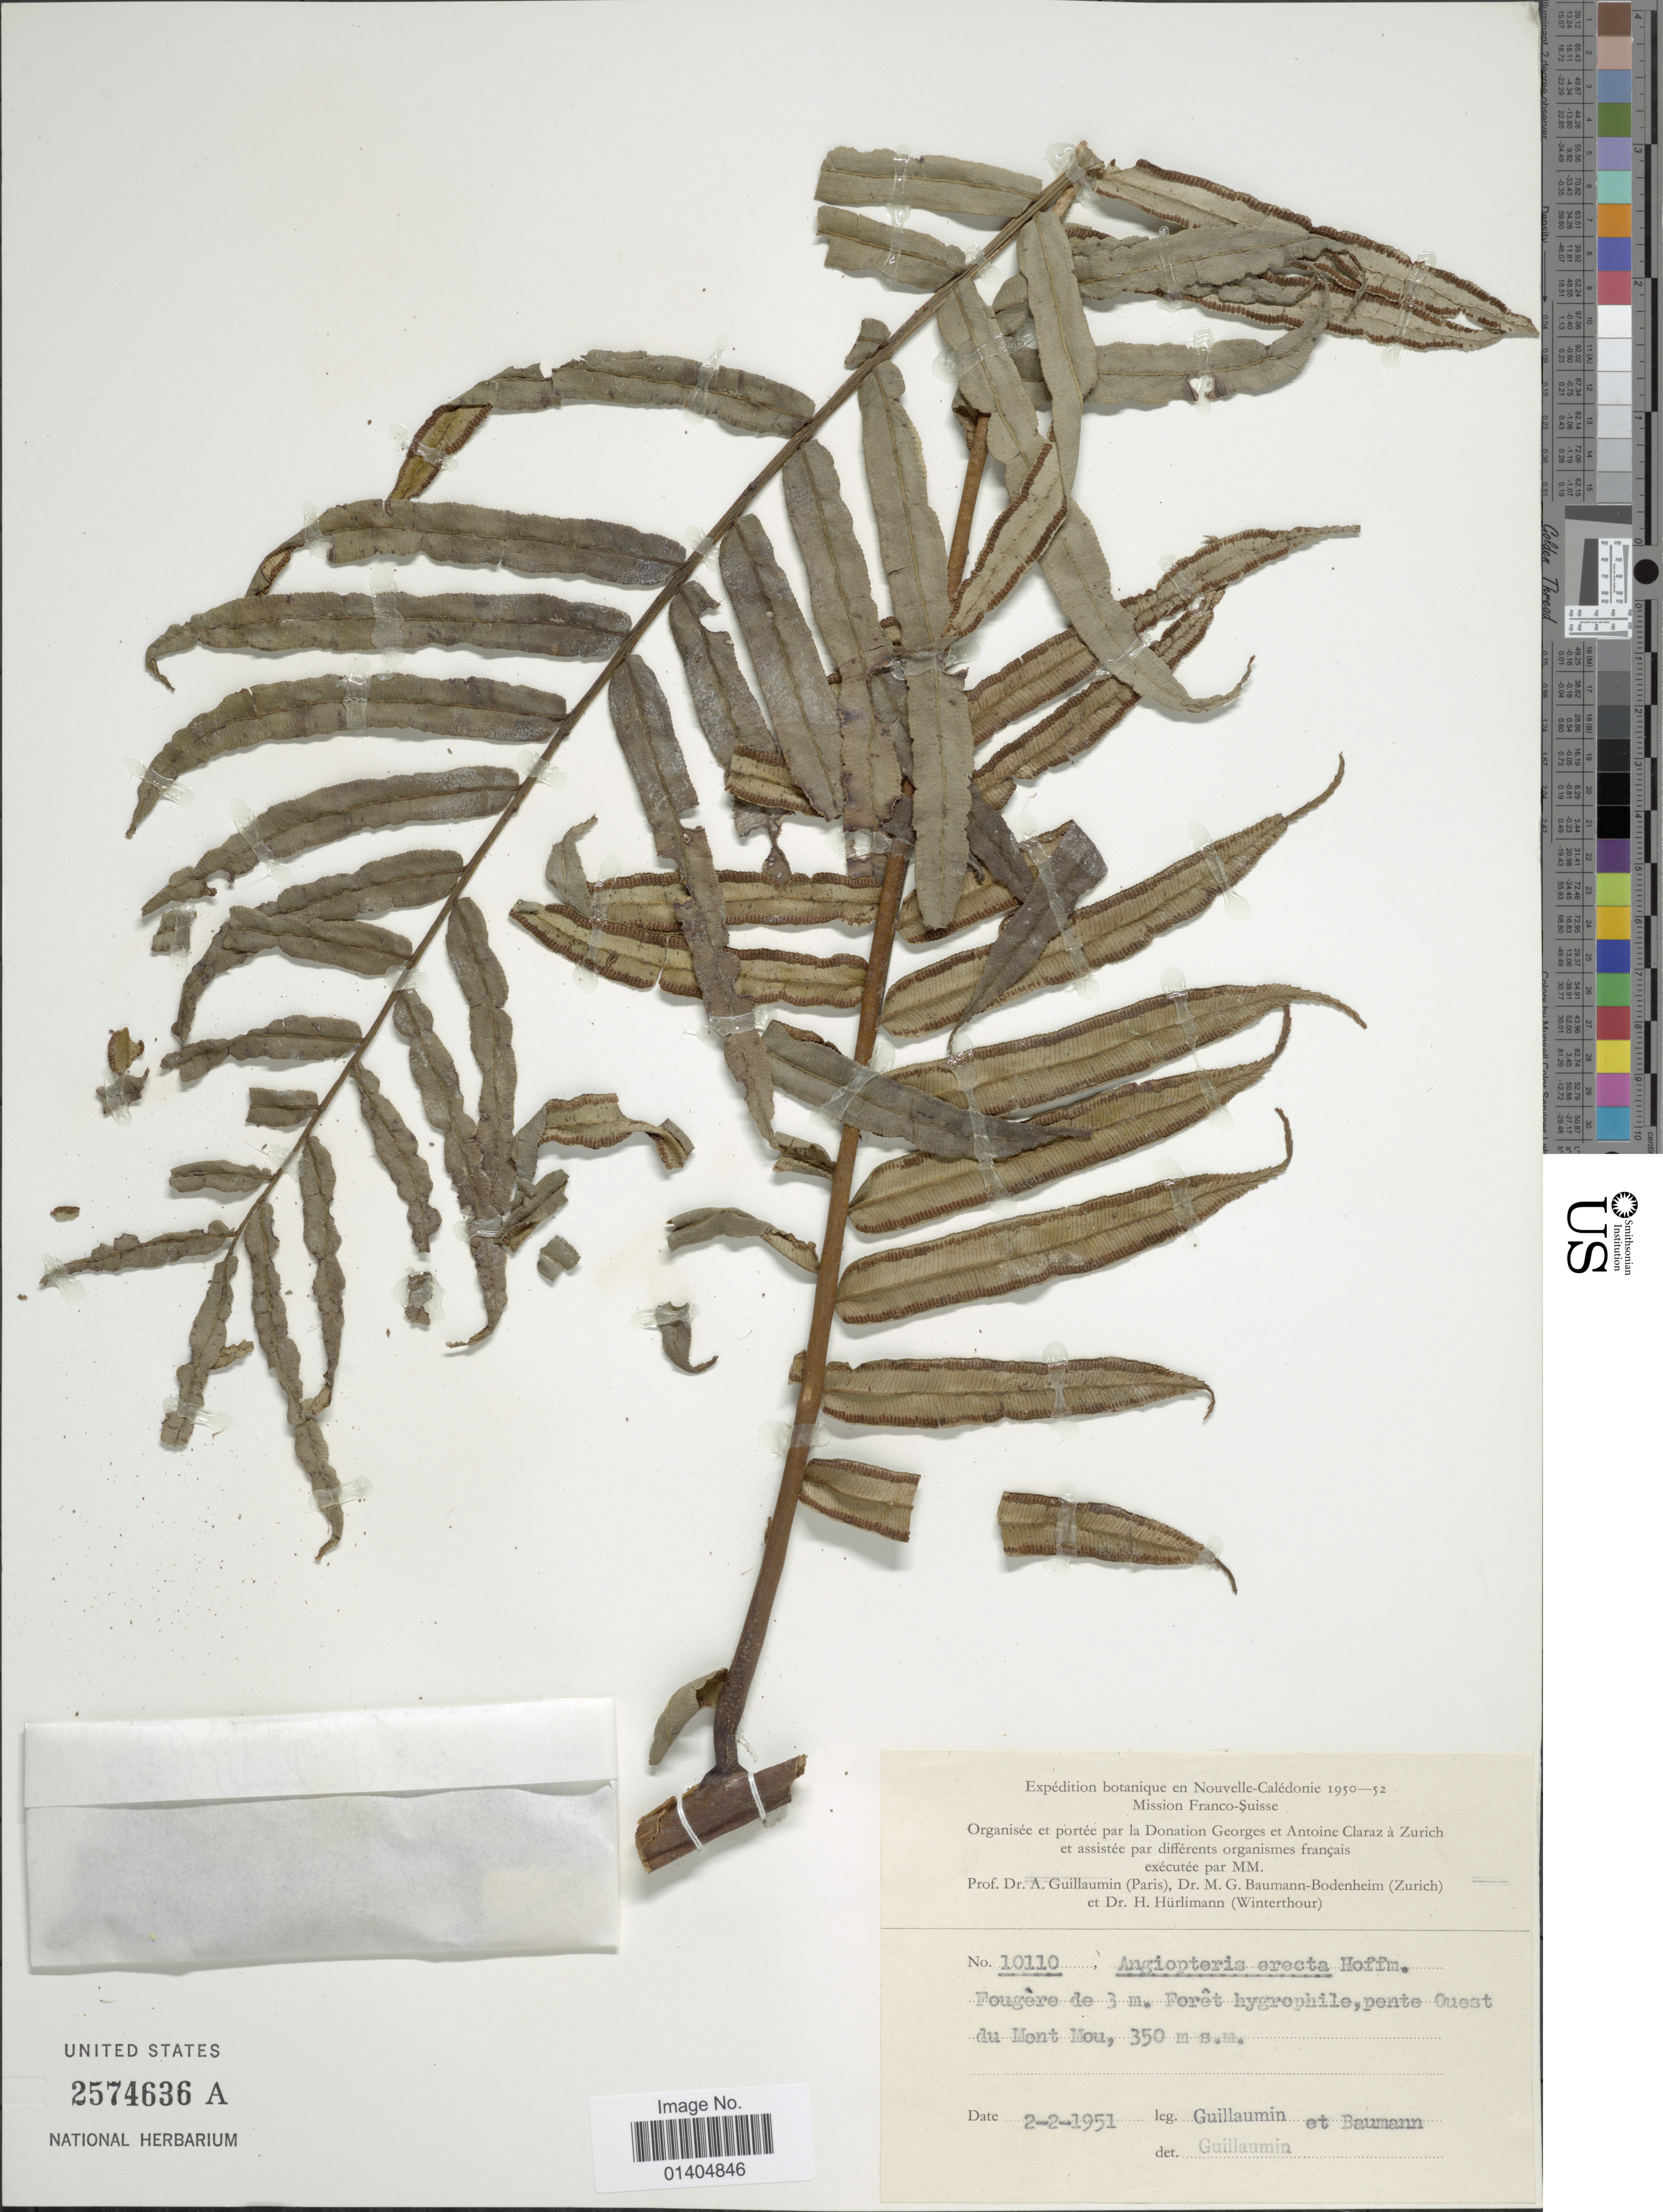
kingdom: Plantae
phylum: Tracheophyta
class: Polypodiopsida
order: Marattiales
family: Marattiaceae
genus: Angiopteris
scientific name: Angiopteris evecta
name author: (G. Forst.) Hoffm.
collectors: A. Guillaumin, M. G. Baumann-Bodenheim & H. Hürlimann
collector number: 10110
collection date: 1951-02-02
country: New Caledonia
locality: Pente Ouest Du Mont Mou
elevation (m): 350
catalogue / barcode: US 2574636